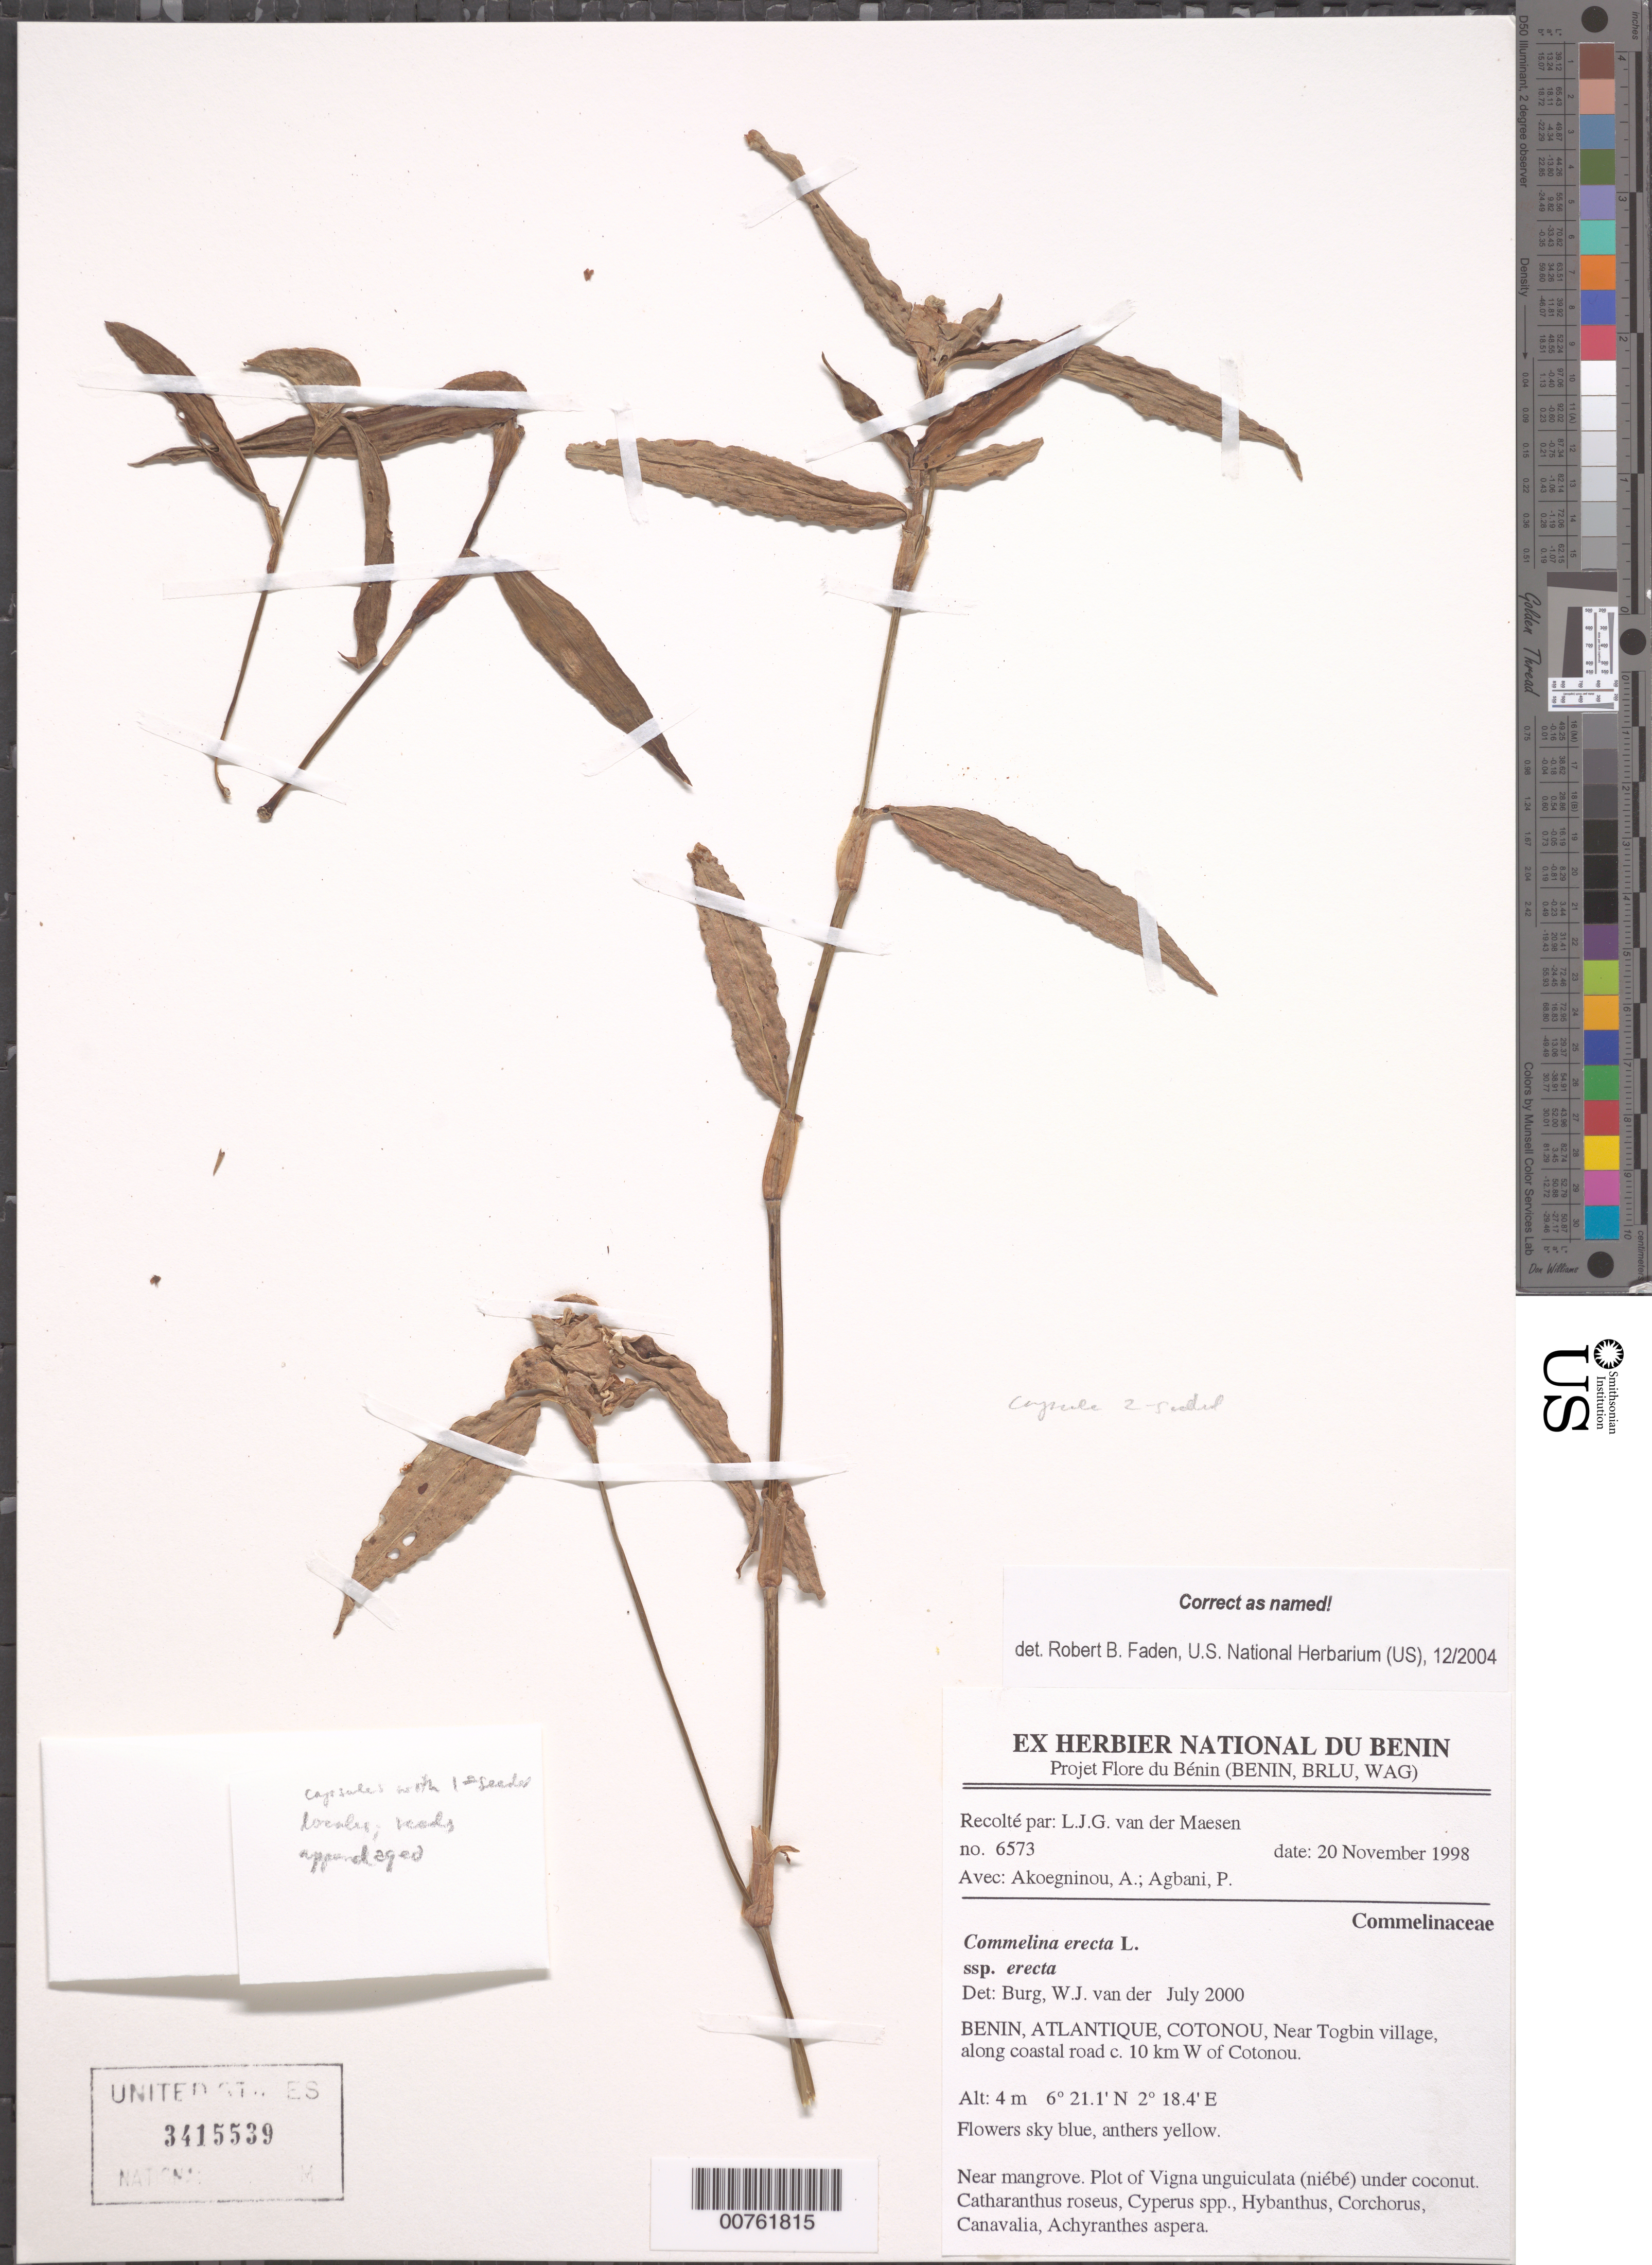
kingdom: Plantae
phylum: Tracheophyta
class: Liliopsida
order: Commelinales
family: Commelinaceae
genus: Commelina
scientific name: Commelina erecta subsp. erecta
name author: L.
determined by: Faden, Robert B., (US), Smithsonian Institution - National Museum of Natural History (UNITED STATES)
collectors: L. van der Maesen, A. Akoegninou & P. Agbani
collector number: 6573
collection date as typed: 20 Nov 1998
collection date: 1998-11-20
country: Benin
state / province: Atlantique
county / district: Cotonou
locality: Near Togbin village, along coastal road c. 10 km W of Cotonou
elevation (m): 4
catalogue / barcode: US 3415539